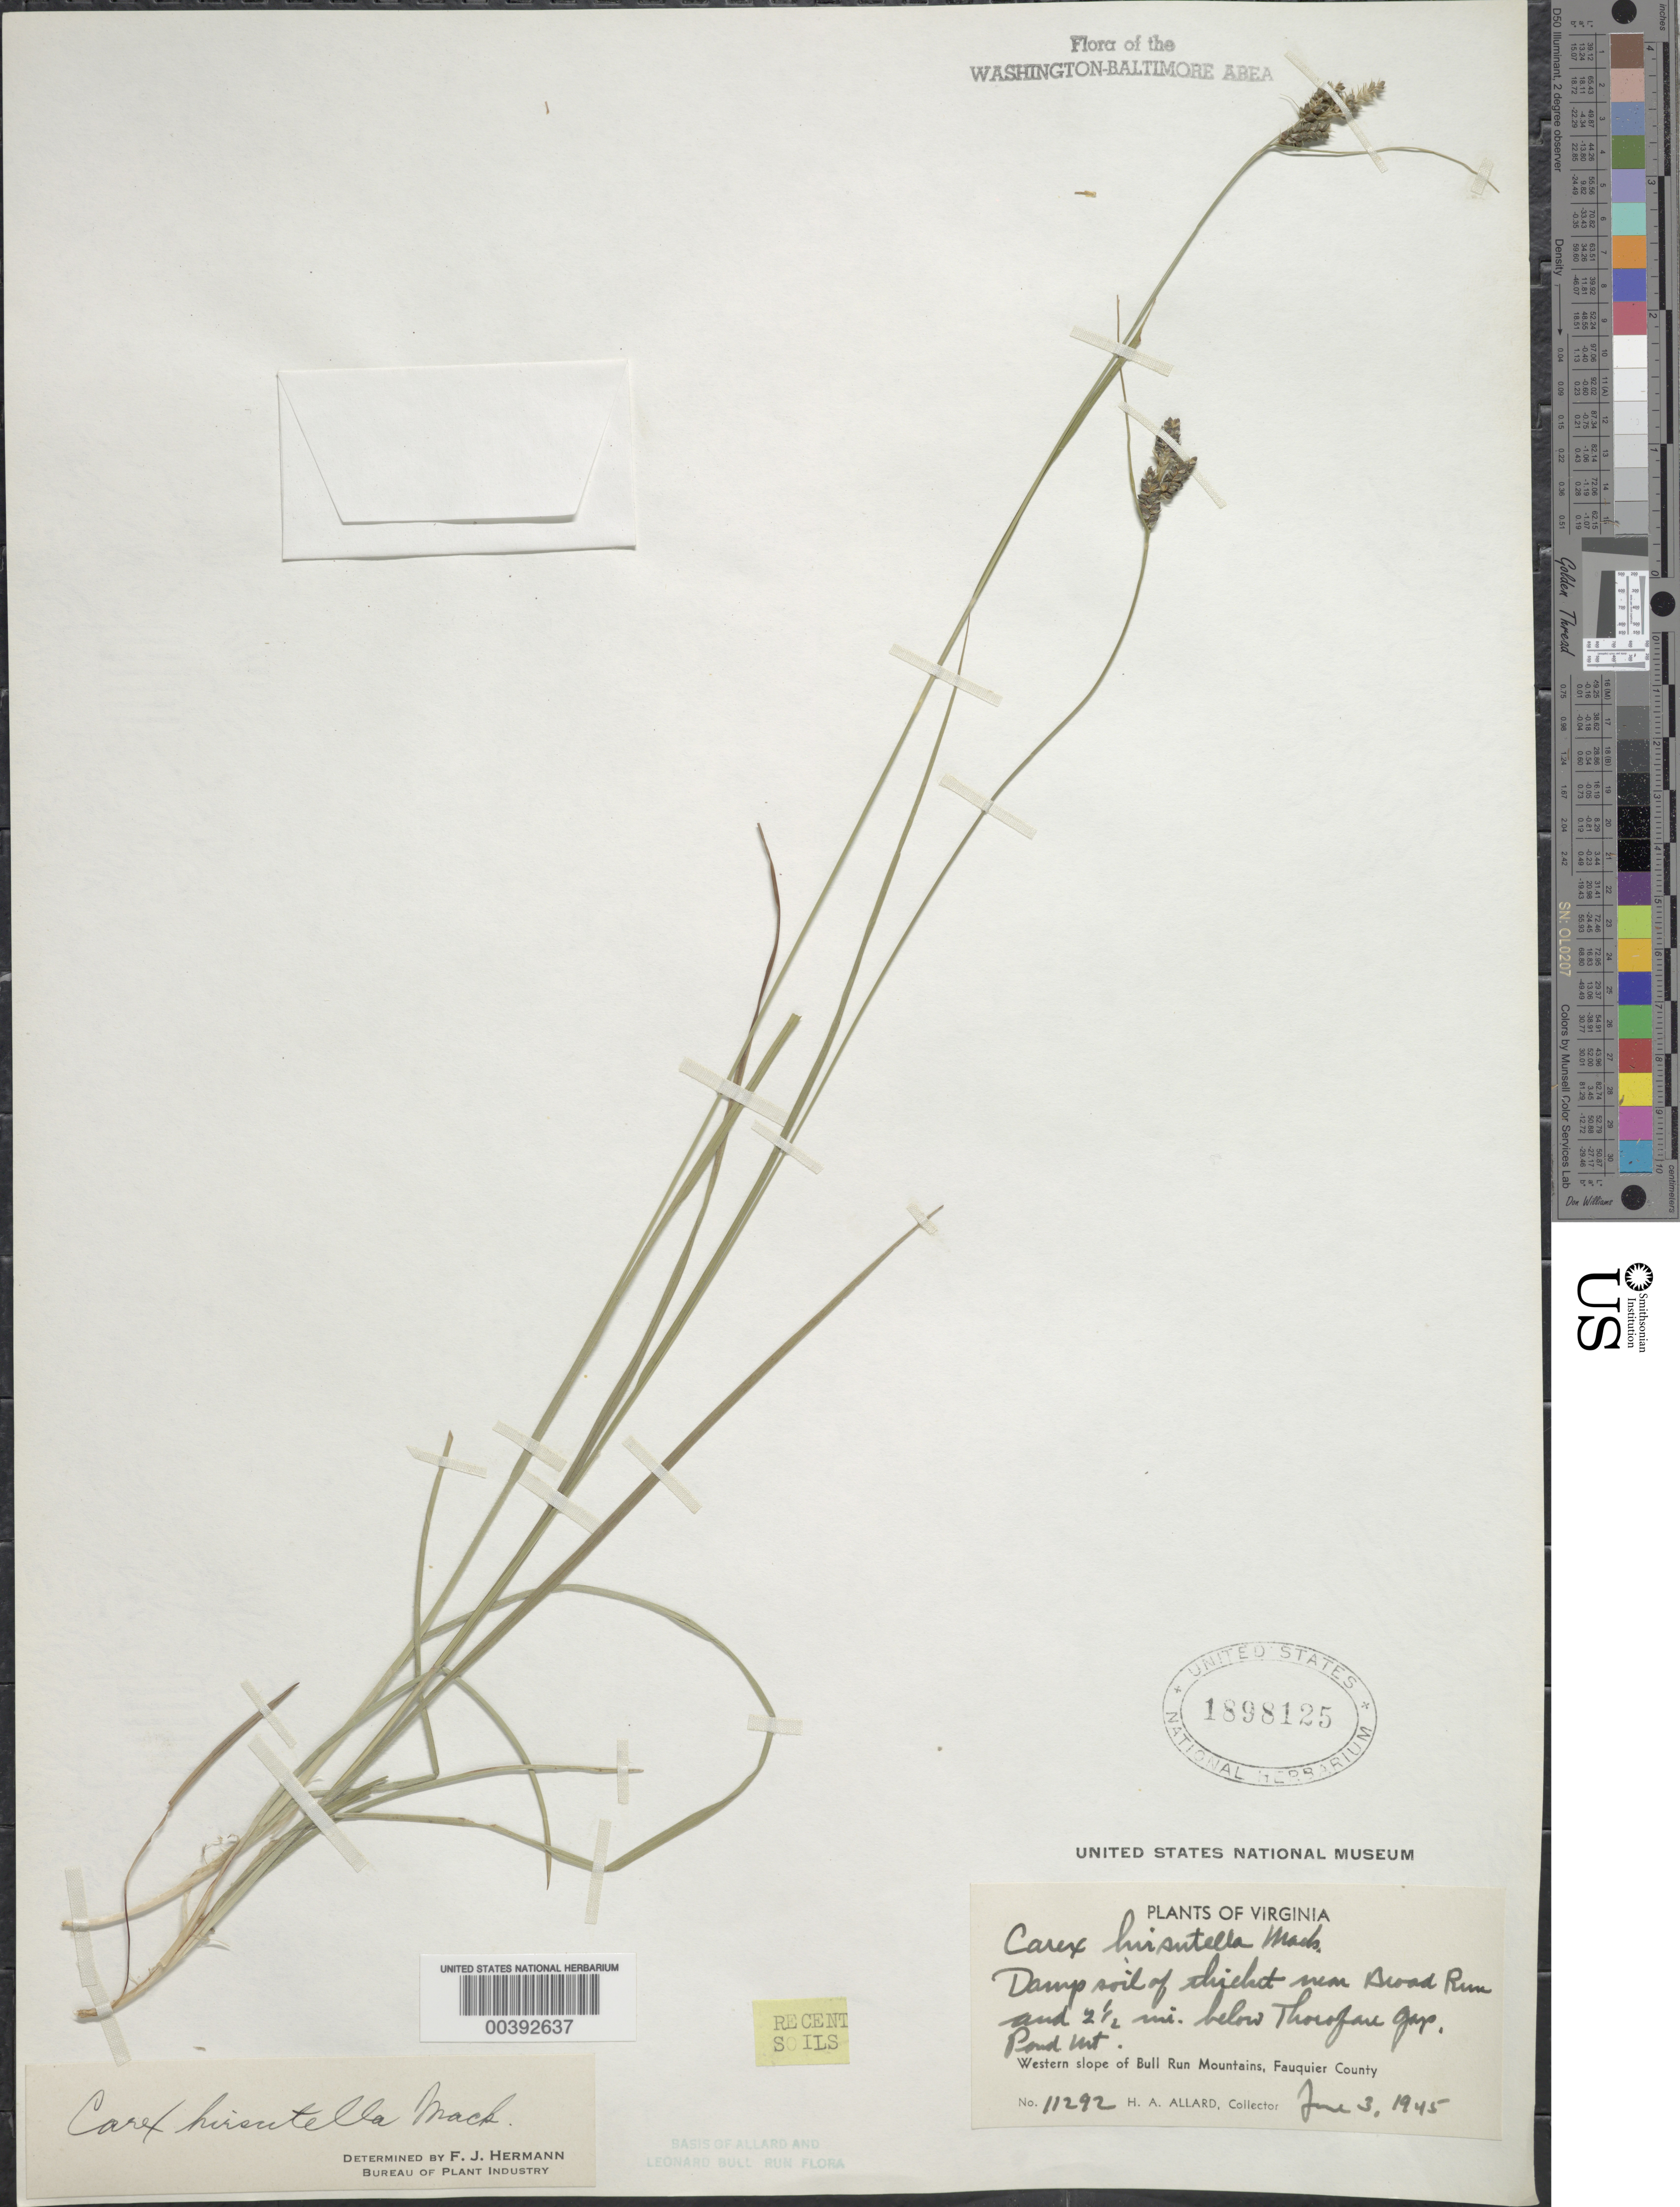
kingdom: Plantae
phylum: Tracheophyta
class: Liliopsida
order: Poales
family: Cyperaceae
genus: Carex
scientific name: Carex hirsutella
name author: Mack.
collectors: H. A. Allard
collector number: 11292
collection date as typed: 03 Jun 1945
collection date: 1945-06-03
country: United States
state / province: Virginia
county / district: Fauquier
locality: Broad Run below Thorofare Gap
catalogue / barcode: US 1898125